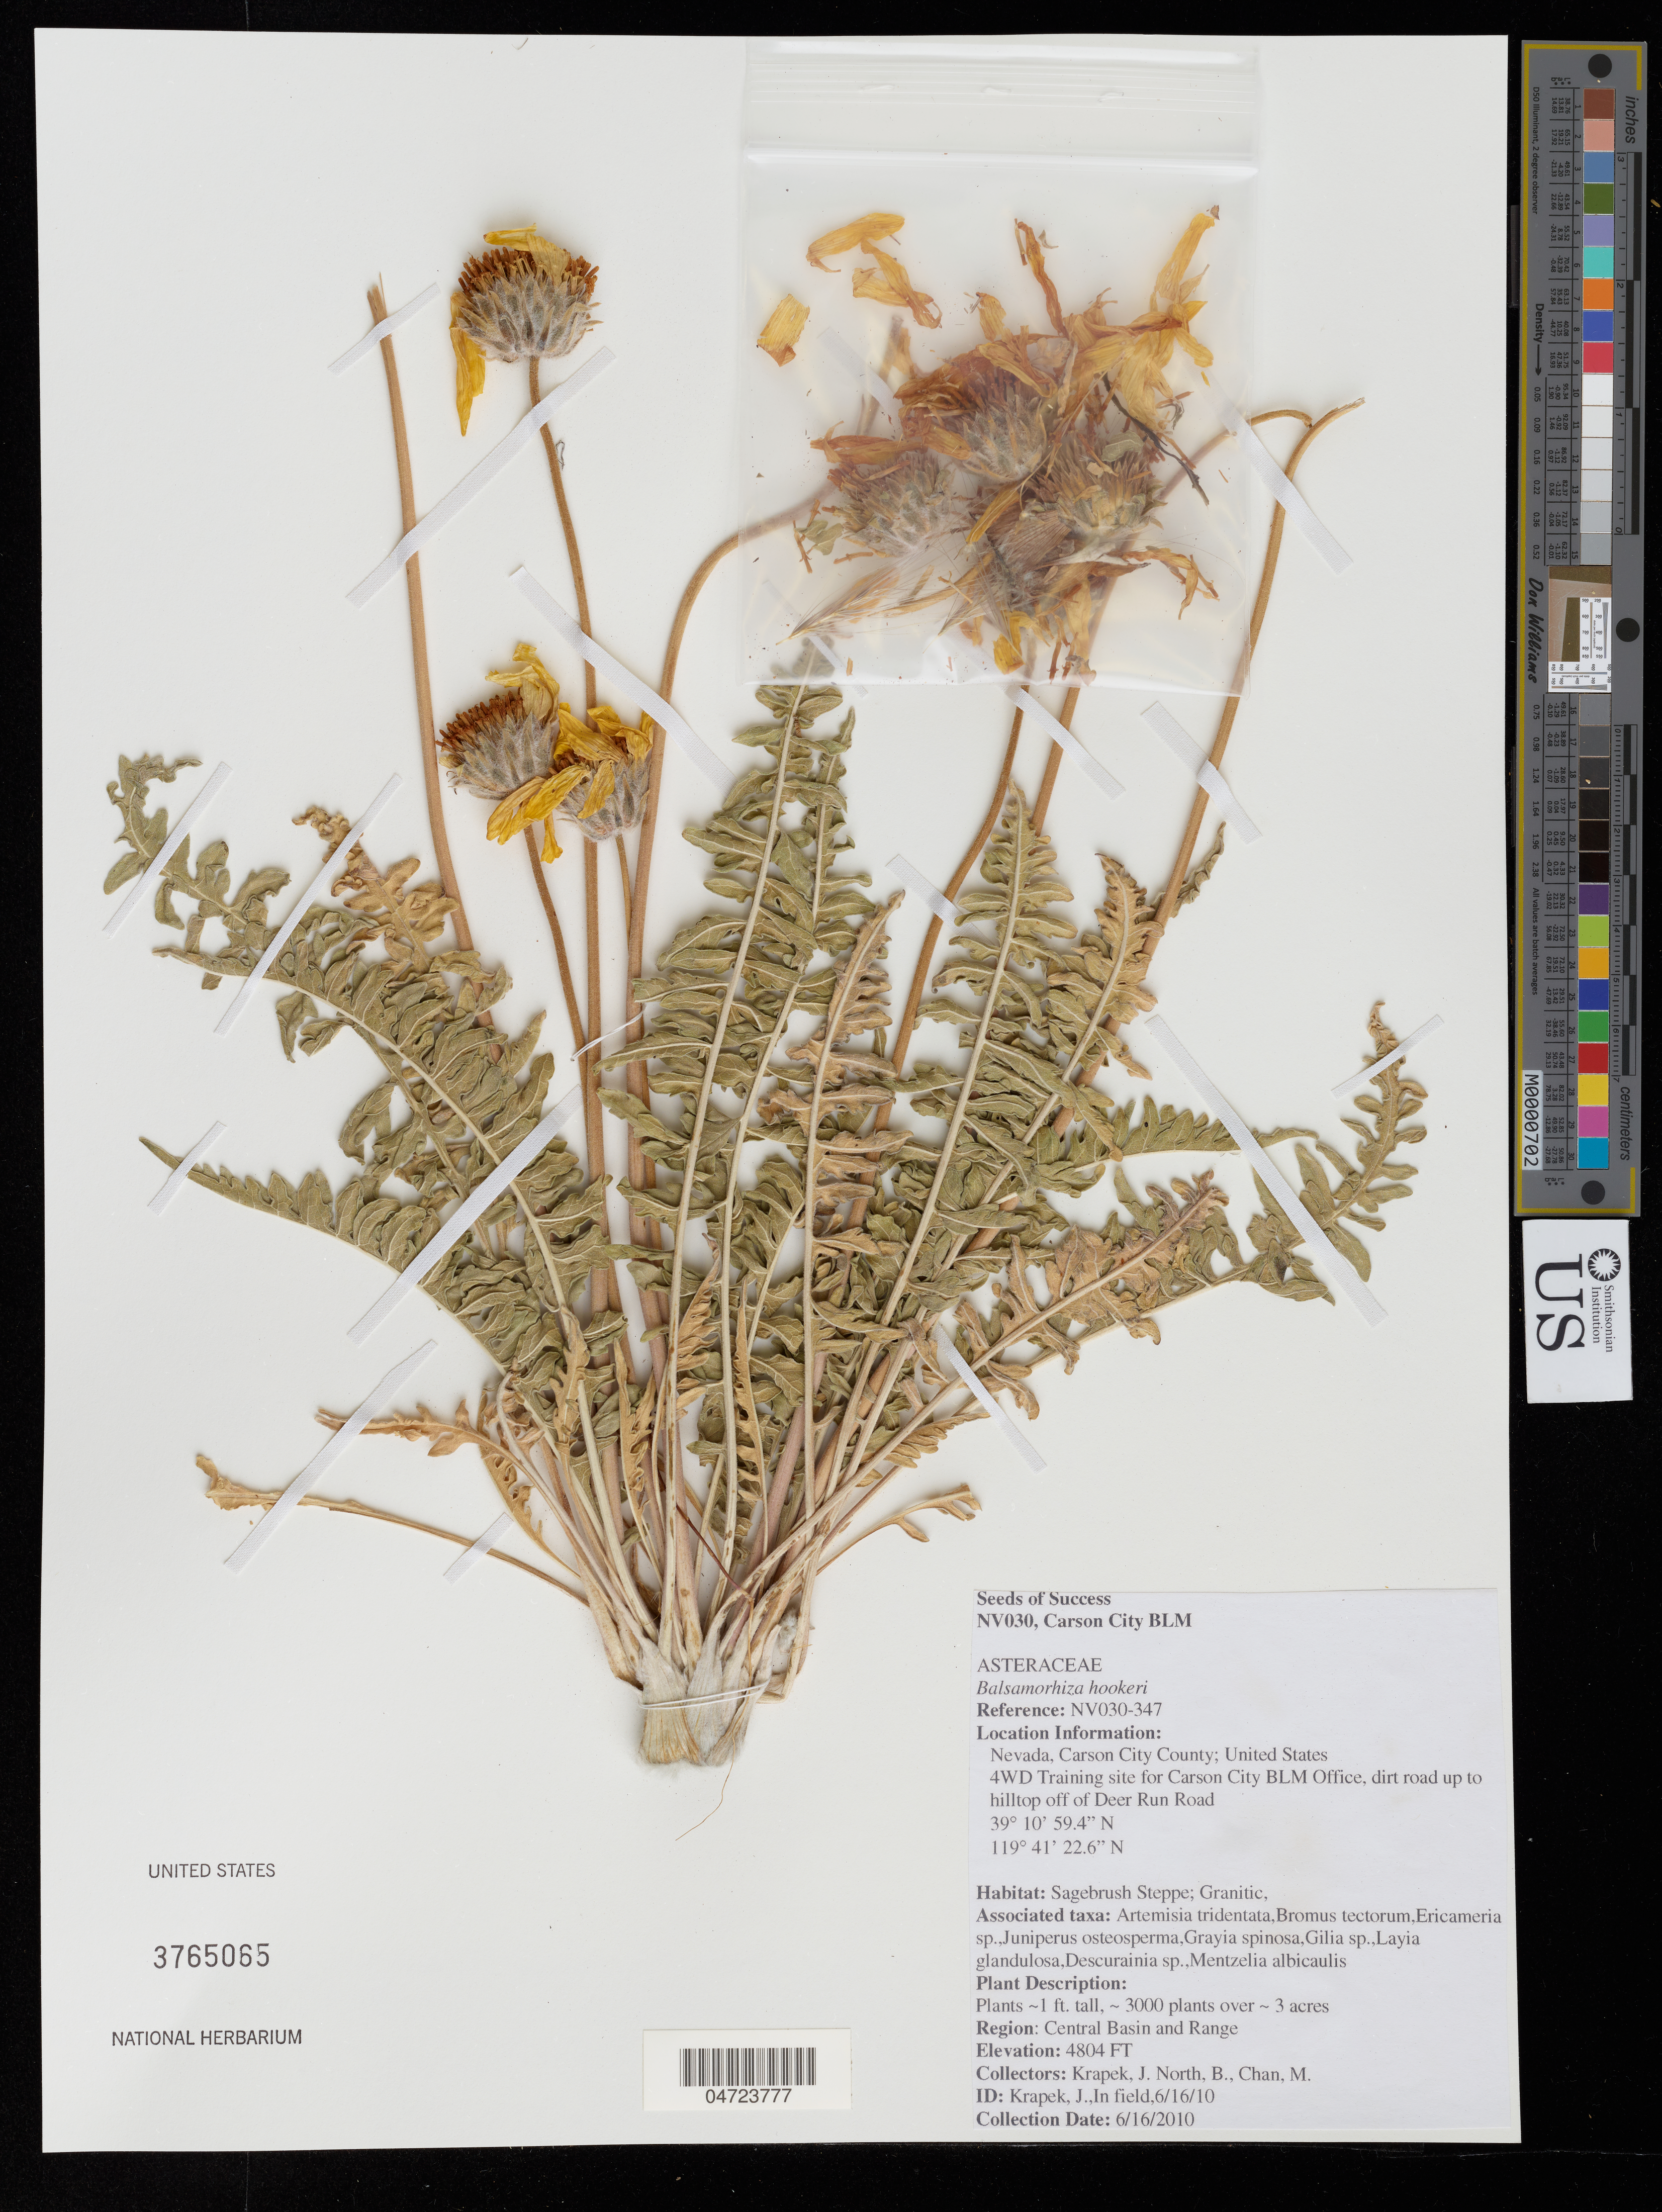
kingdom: Plantae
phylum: Tracheophyta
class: Magnoliopsida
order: Asterales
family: Asteraceae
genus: Balsamorhiza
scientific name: Balsamorhiza hookeri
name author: Nutt.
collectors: J. Krapek, B. North & M. Chan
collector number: NV030-347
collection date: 2010-06-16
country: United States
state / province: Nevada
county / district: Carson City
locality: Carson City County. 4WD Training site for Carson City BLM Office, dirt road up to hilltop off of Deer Run Road. Region: Central Basin and Range.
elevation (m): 1464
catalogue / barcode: US 3765065